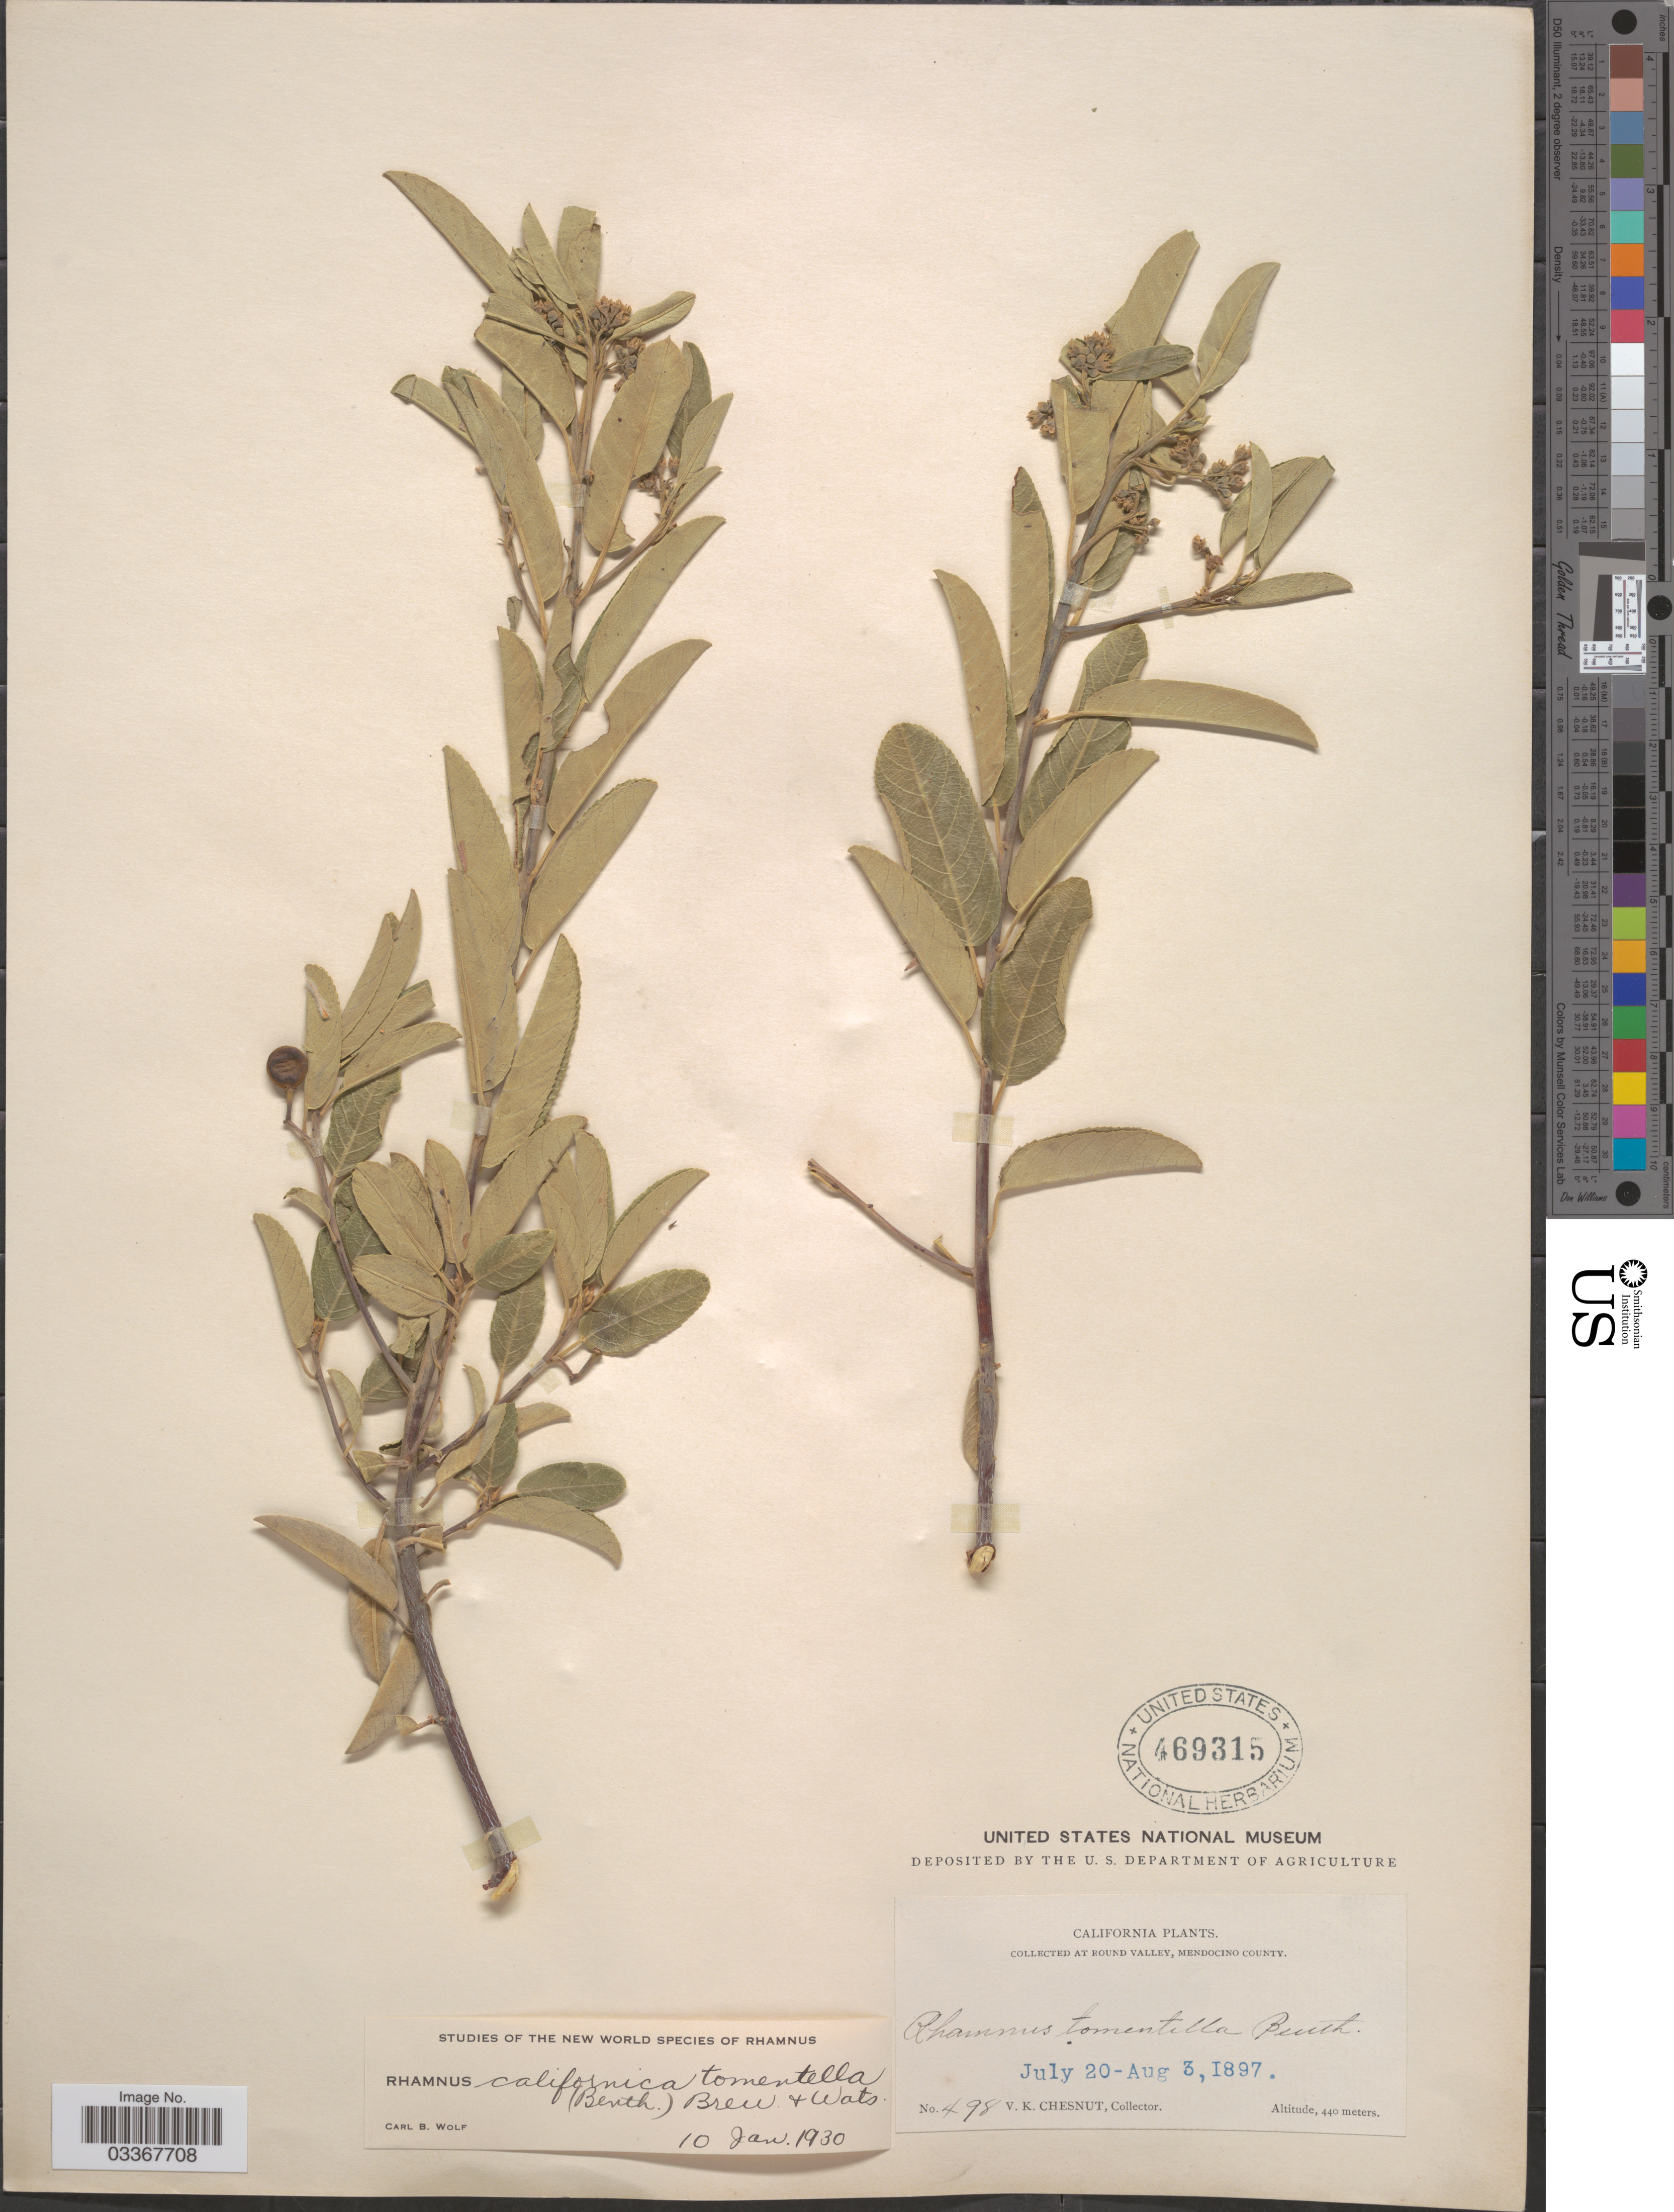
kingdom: Plantae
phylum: Tracheophyta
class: Magnoliopsida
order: Rosales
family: Rhamnaceae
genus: Frangula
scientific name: Frangula californica subsp. tomentella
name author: (Benth.) Kartesz & Gandhi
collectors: V. Chesnut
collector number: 498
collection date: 1897-07-20/1897-08-03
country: United States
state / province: California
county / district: Mendocino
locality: At Round Valley, Mendocino County.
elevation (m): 440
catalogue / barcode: US 469315